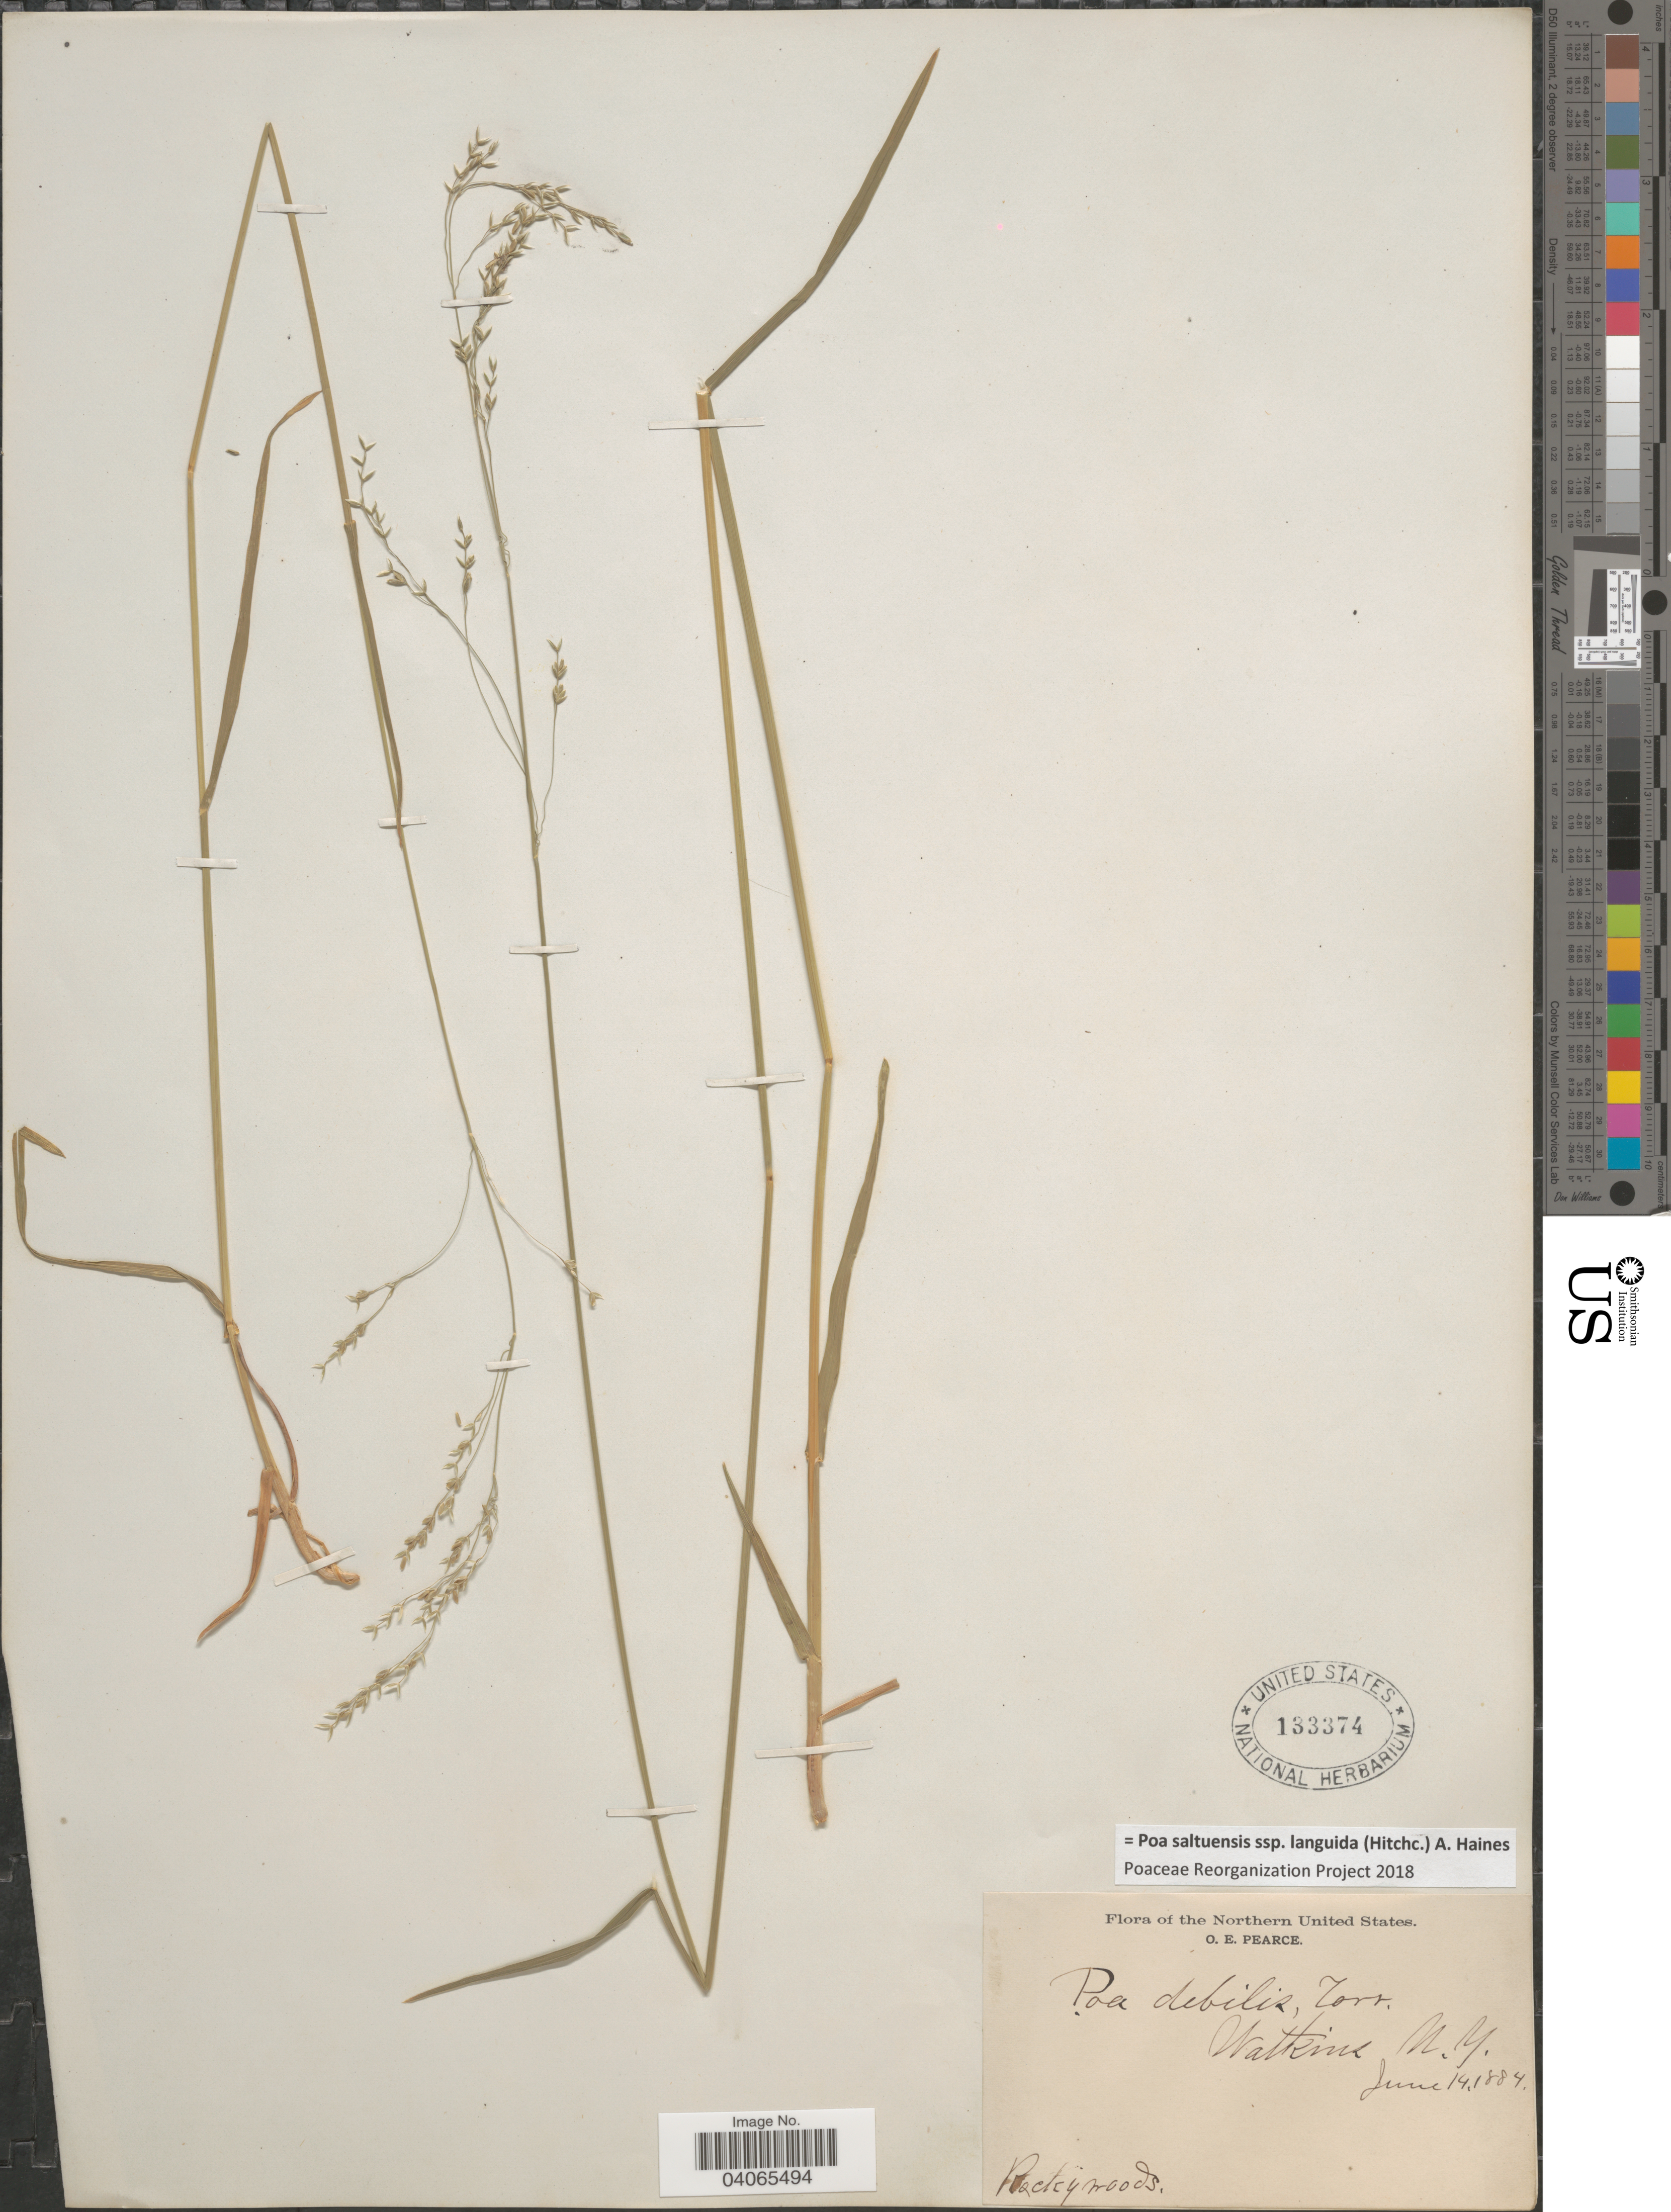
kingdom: Plantae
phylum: Tracheophyta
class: Liliopsida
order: Poales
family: Poaceae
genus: Poa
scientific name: Poa saltuensis subsp. languida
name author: (Hitchc.) A. Haines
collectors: O. E. Pearce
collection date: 1884-06-14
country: United States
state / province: New York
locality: The Northern United States. Watkins.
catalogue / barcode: US 133374